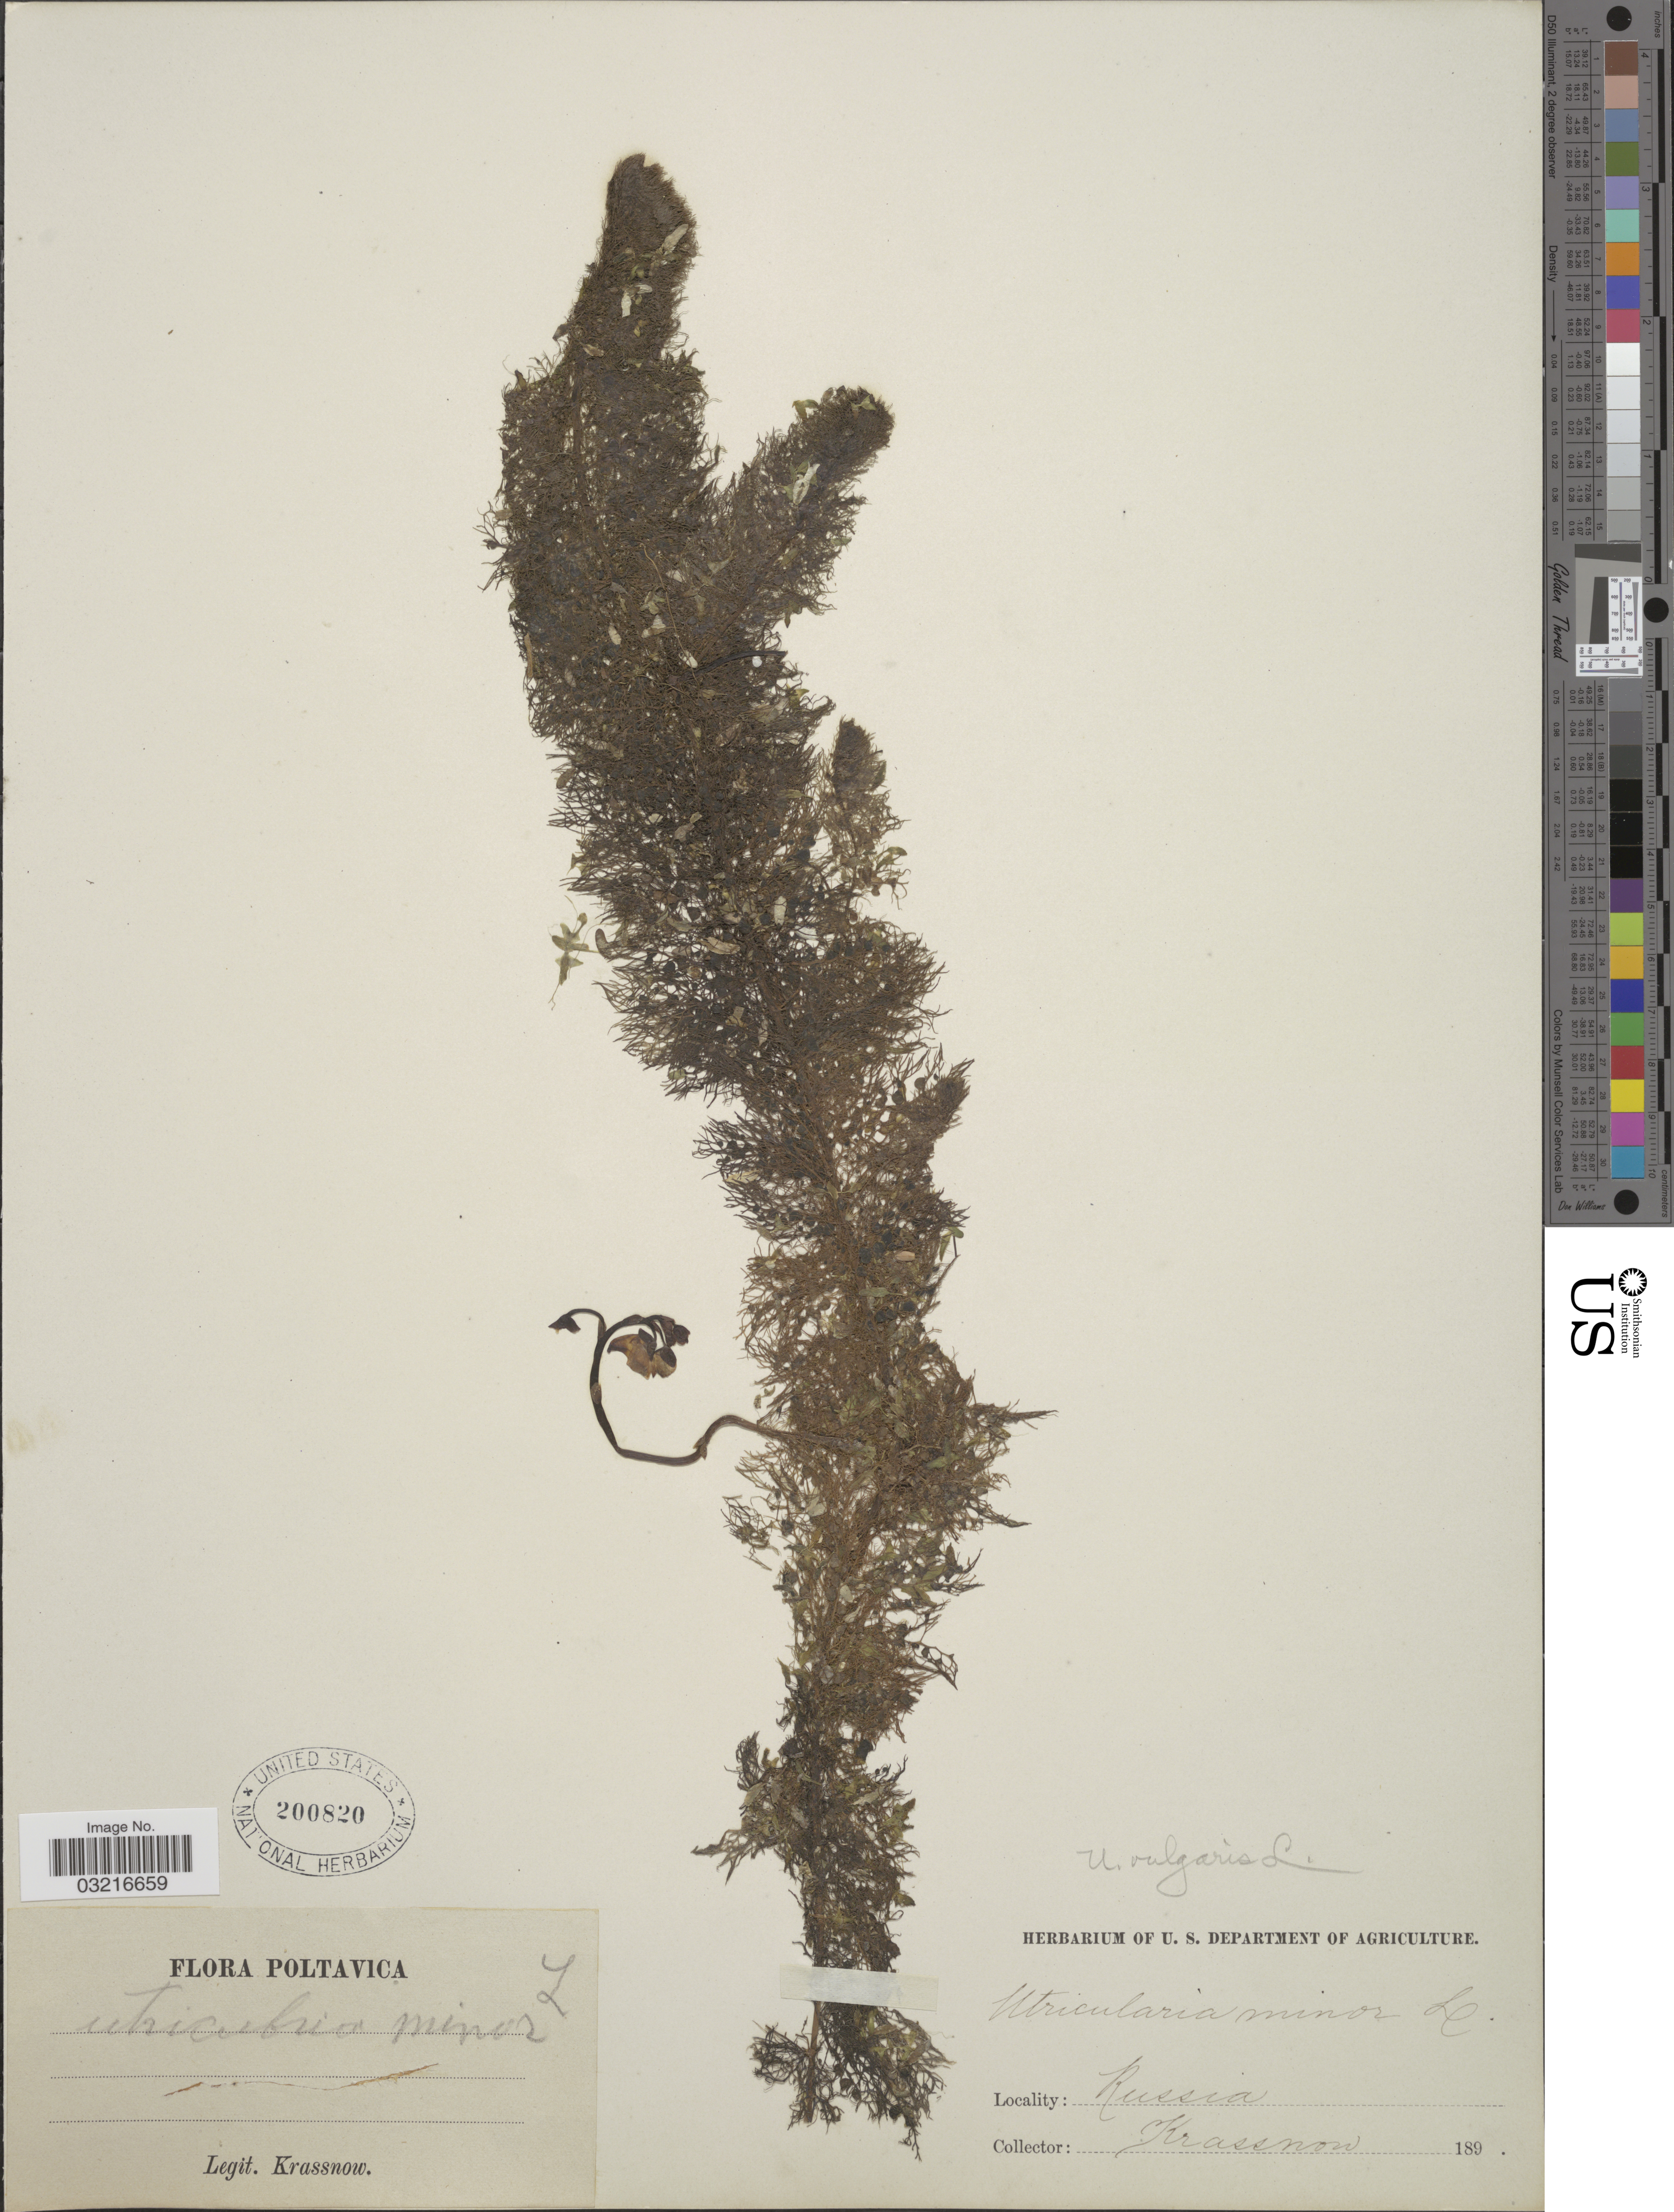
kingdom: Plantae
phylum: Tracheophyta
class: Magnoliopsida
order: Lamiales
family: Lentibulariaceae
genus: Utricularia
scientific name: Utricularia vulgaris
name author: L.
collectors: -. Krassnow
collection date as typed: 189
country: Ukraine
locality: Poltavica, Russia.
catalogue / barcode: US 200820